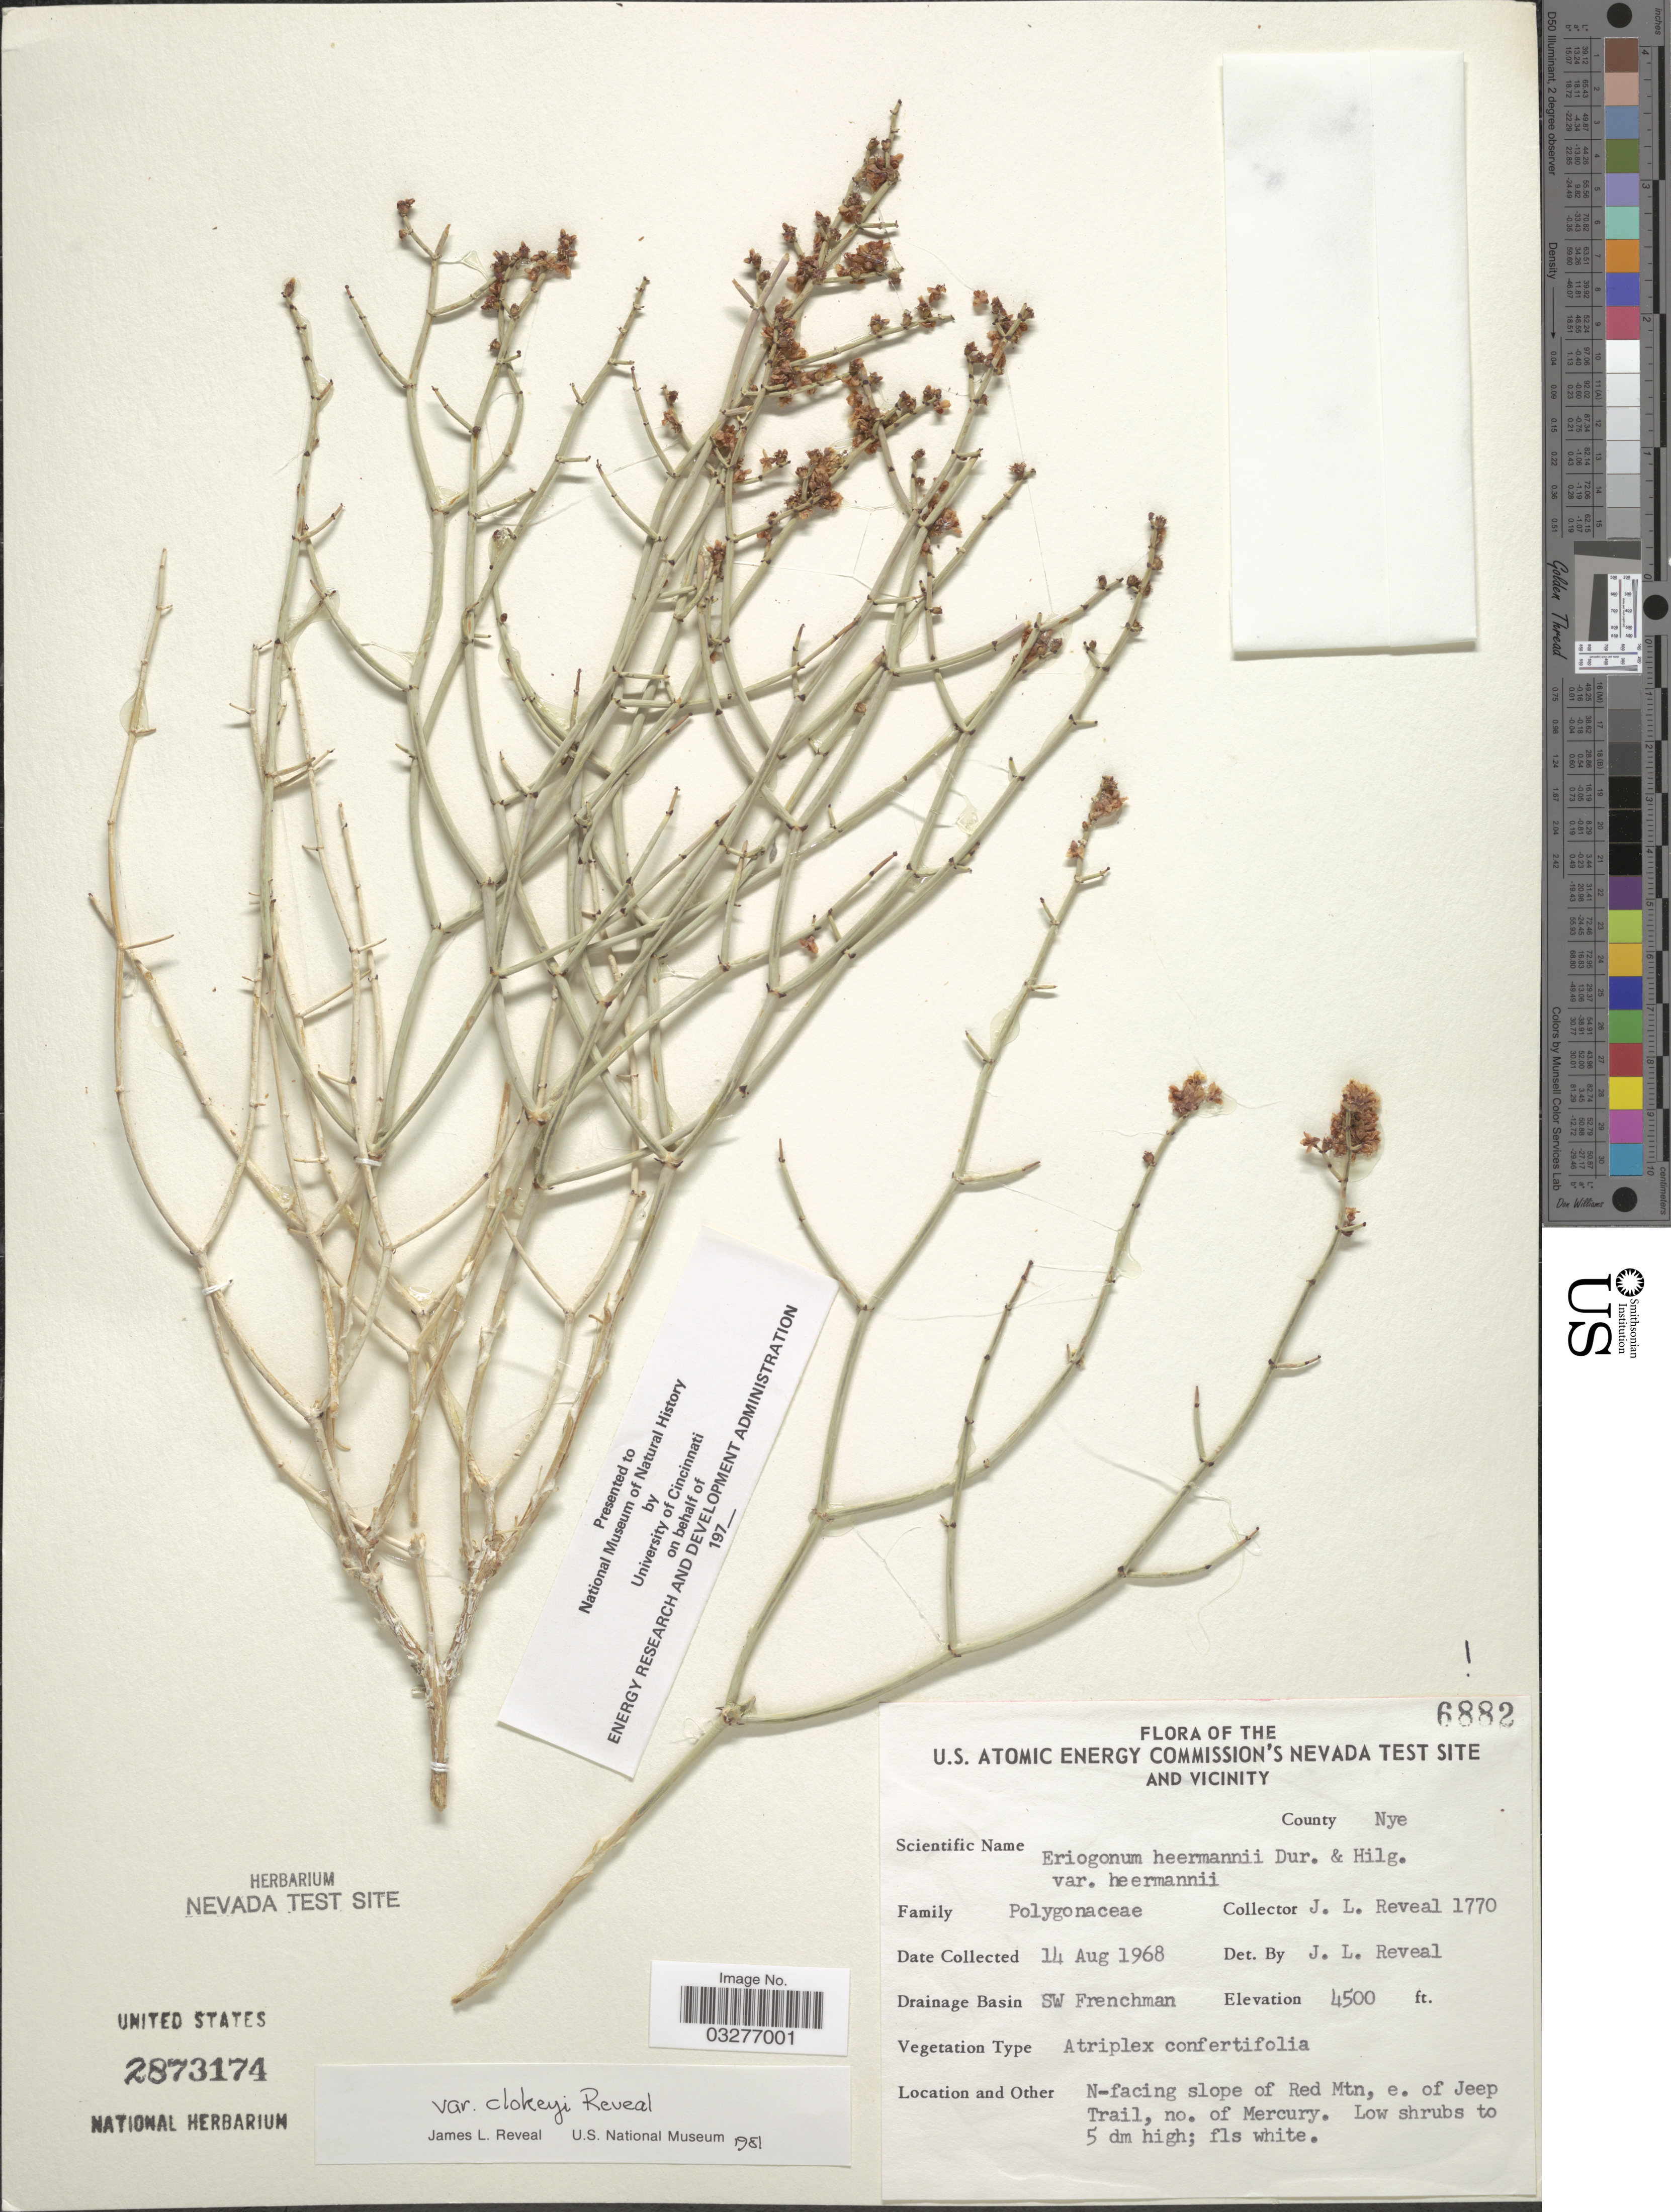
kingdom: Plantae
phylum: Tracheophyta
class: Magnoliopsida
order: Caryophyllales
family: Polygonaceae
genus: Eriogonum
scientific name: Eriogonum heermannii var. clokeyi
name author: Reveal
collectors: J. C. Beatley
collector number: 1170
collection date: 1968-08-14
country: United States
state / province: Nevada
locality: U.S. Atomic Energy Commission's Nevada Test Site and Vicinity. County Nye. Drainage Basin SW Frenchman. N-facing slope of Red Mtn, e. of Jeep Trail, no. of Mercury.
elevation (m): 1372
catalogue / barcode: US 2873174